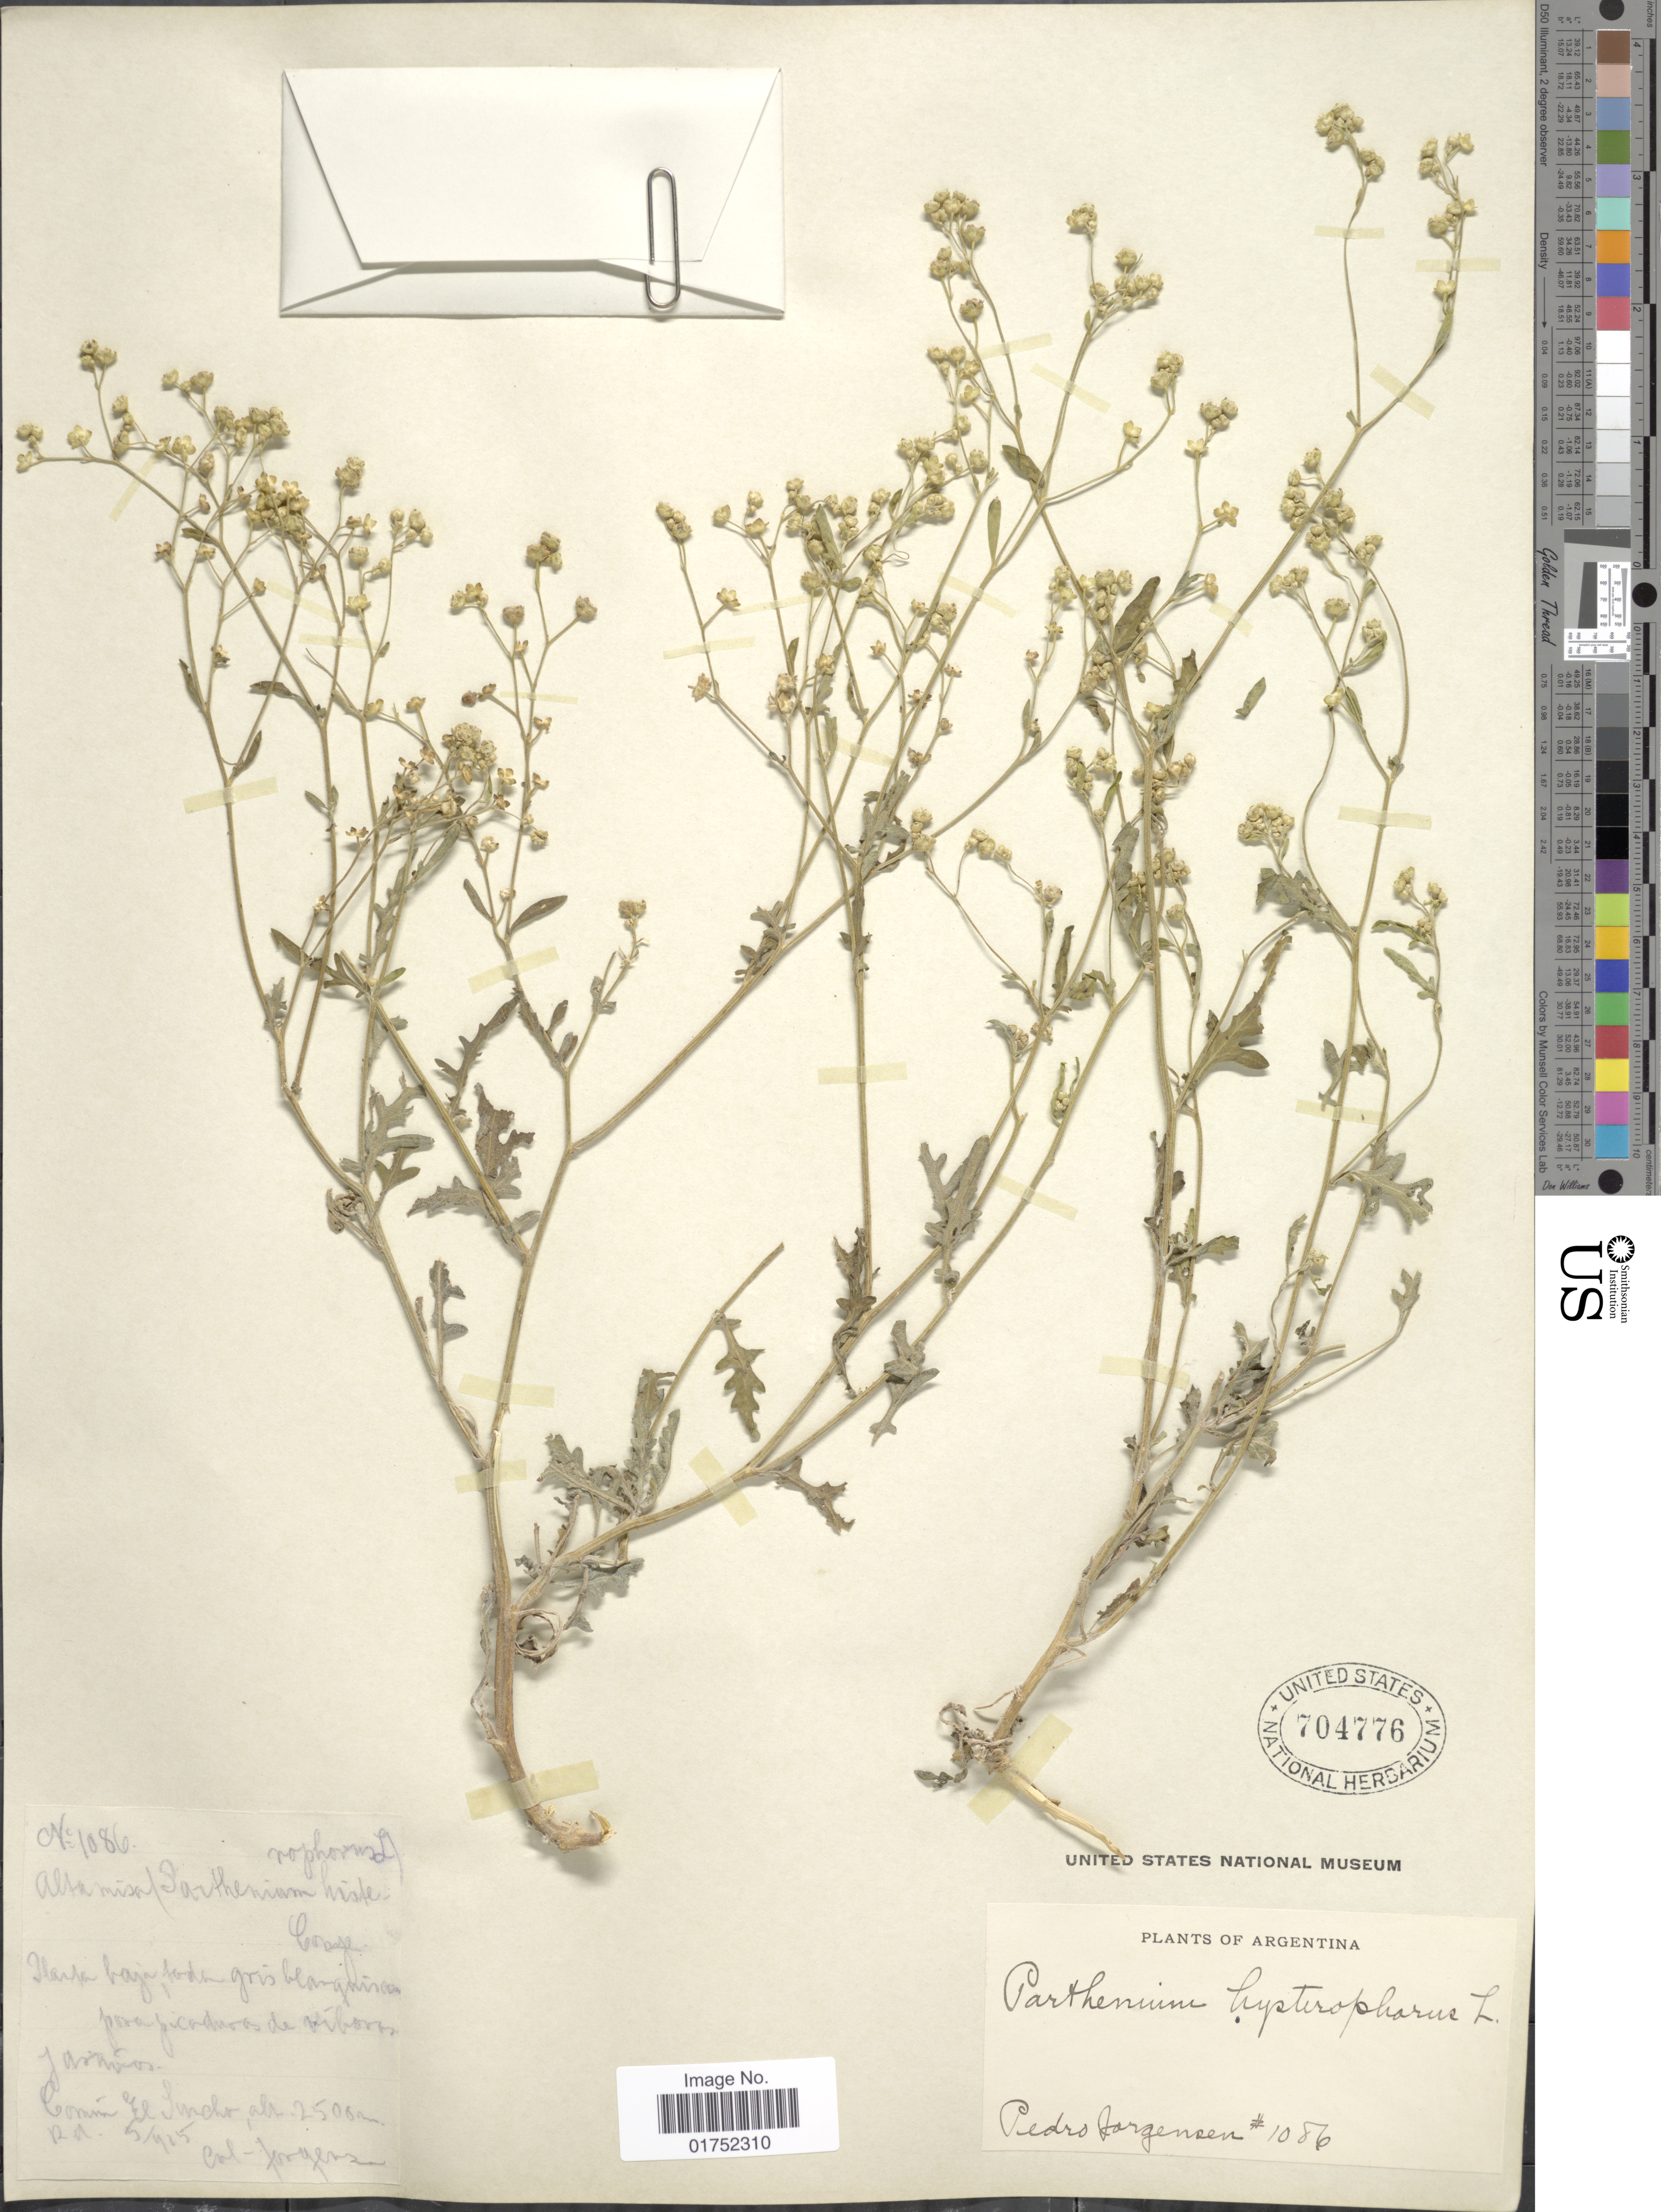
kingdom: Plantae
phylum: Tracheophyta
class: Magnoliopsida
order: Asterales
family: Asteraceae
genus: Parthenium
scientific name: Parthenium hysterophorus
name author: L.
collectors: P. Jörgensen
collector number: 1086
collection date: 1915-05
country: Argentina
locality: El Suncho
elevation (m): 2500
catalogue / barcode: US 704776